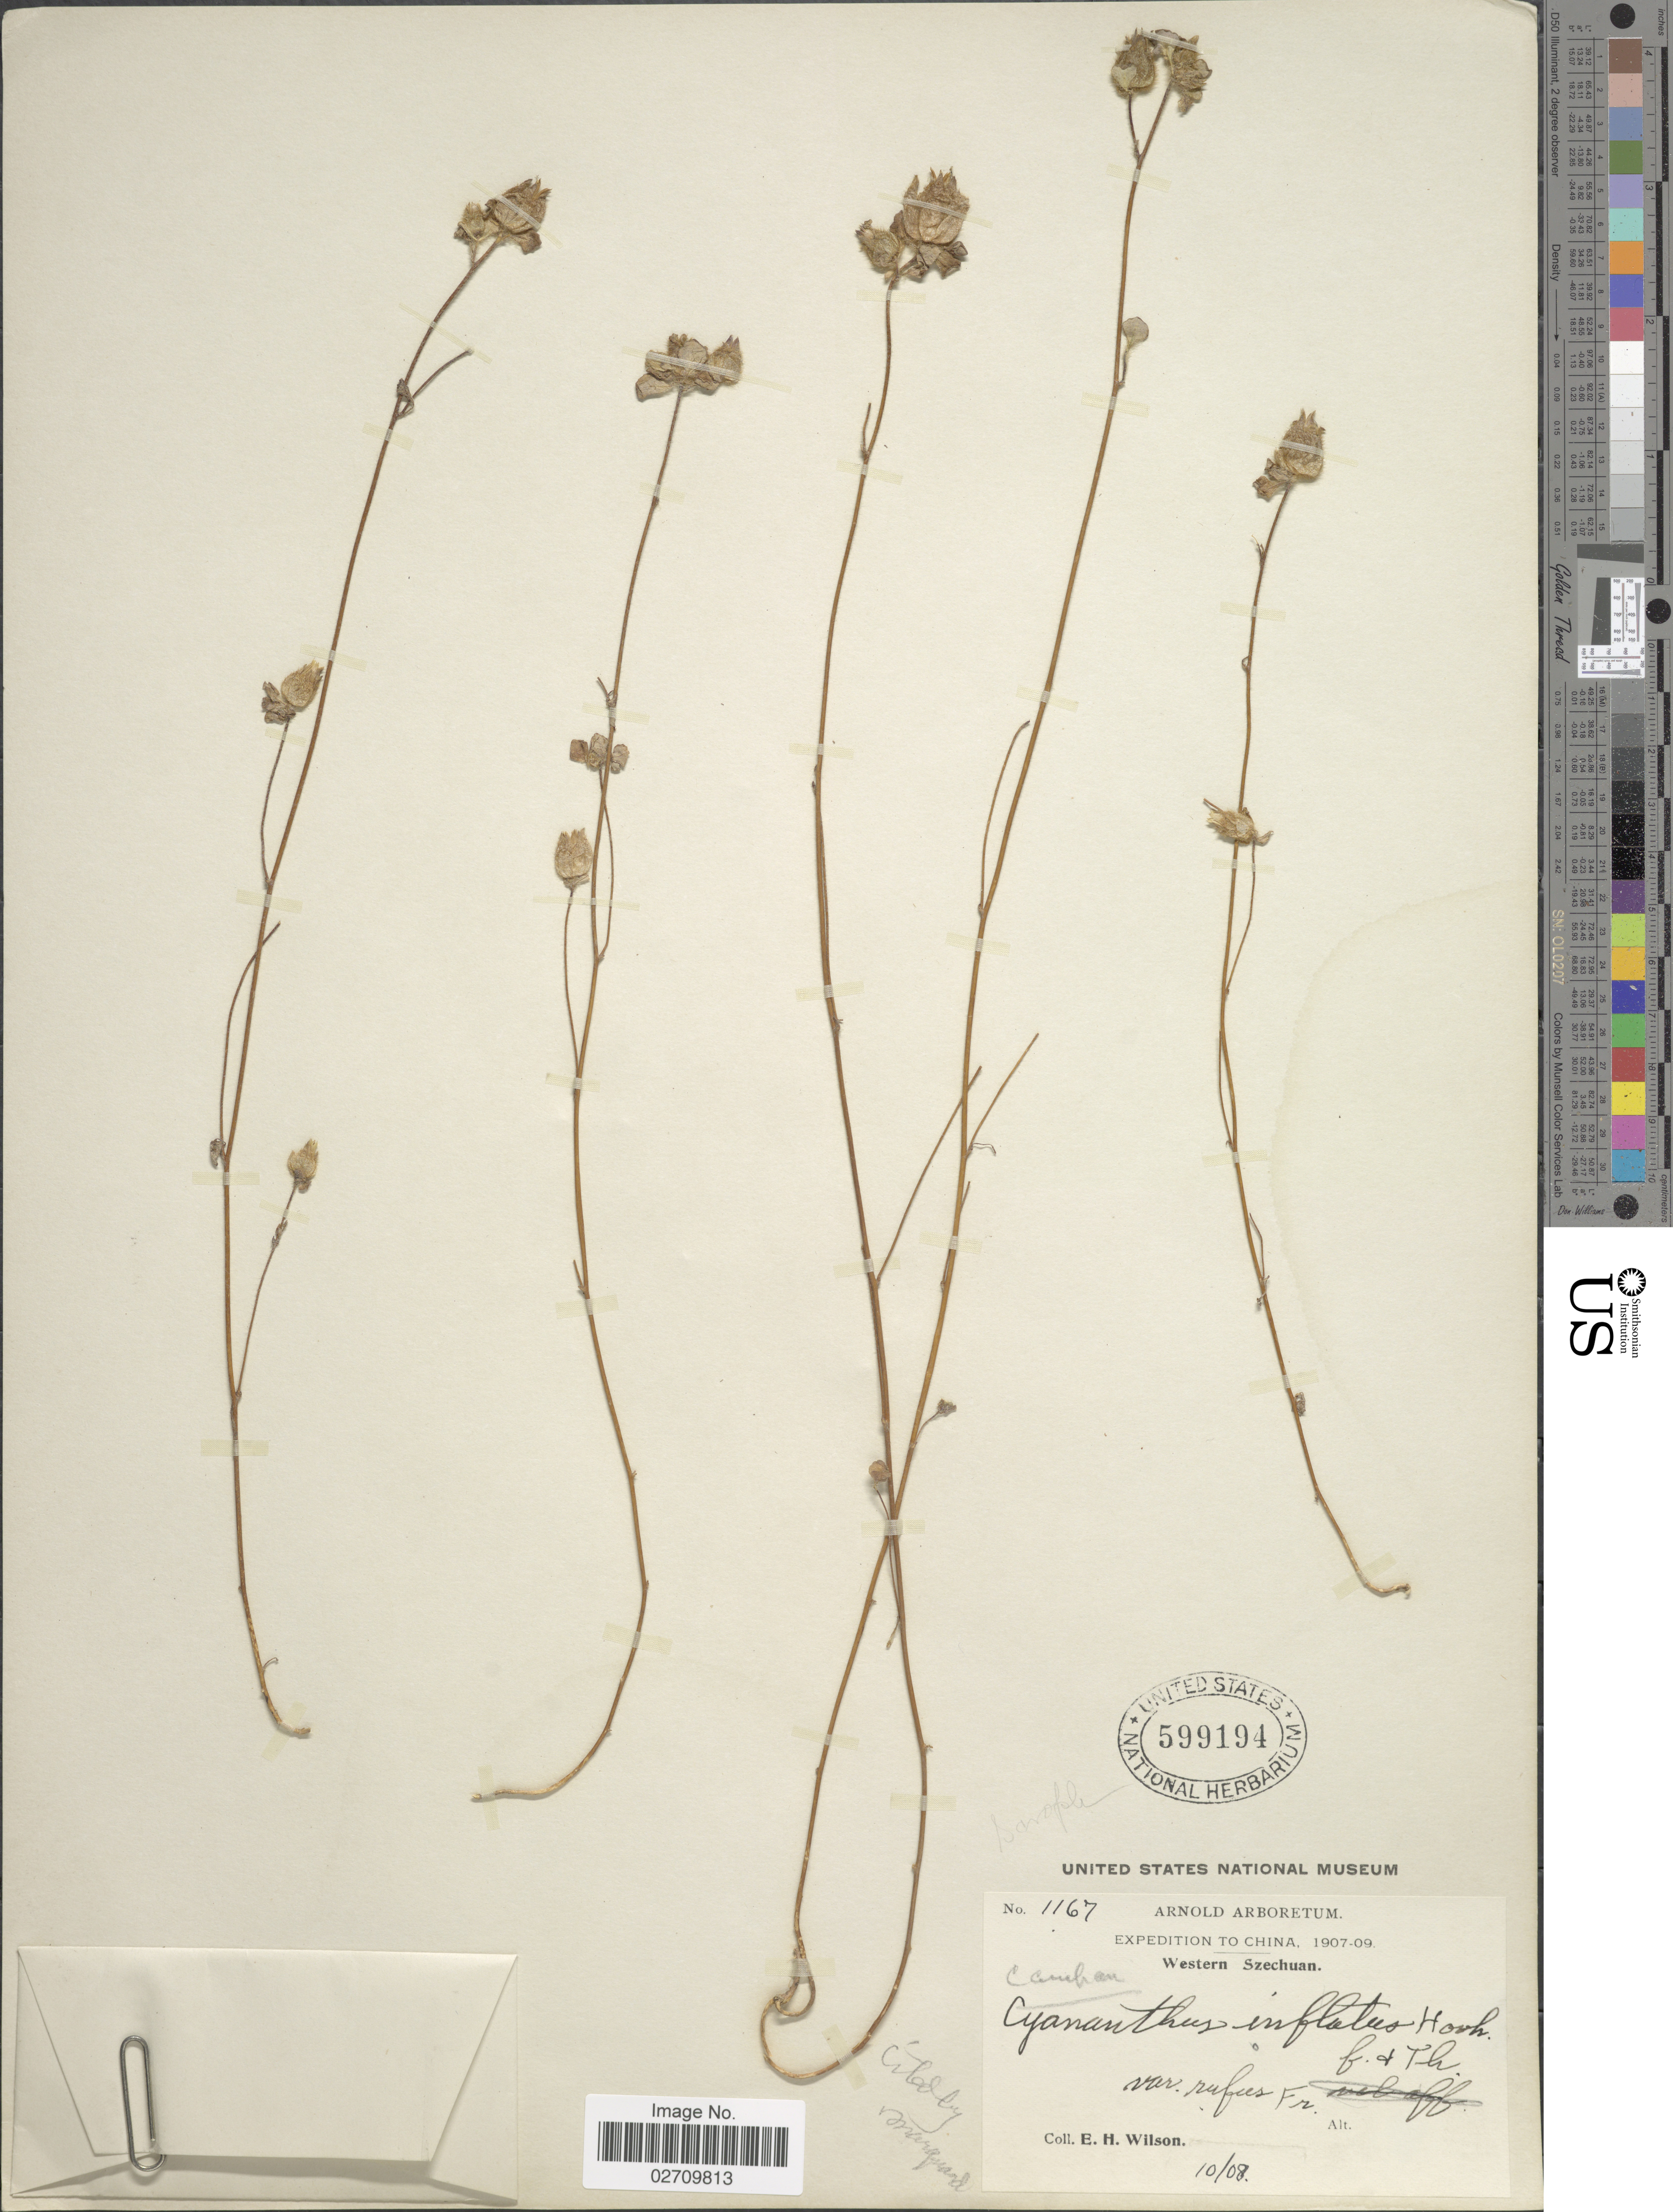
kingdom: Plantae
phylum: Tracheophyta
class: Magnoliopsida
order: Asterales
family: Campanulaceae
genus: Cyananthus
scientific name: Cyananthus inflatus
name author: Hook. f. & Thomson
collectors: E. Wilson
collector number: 1167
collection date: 1908-10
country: China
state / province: Sichuan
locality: Western Szechuan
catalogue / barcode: US 599194